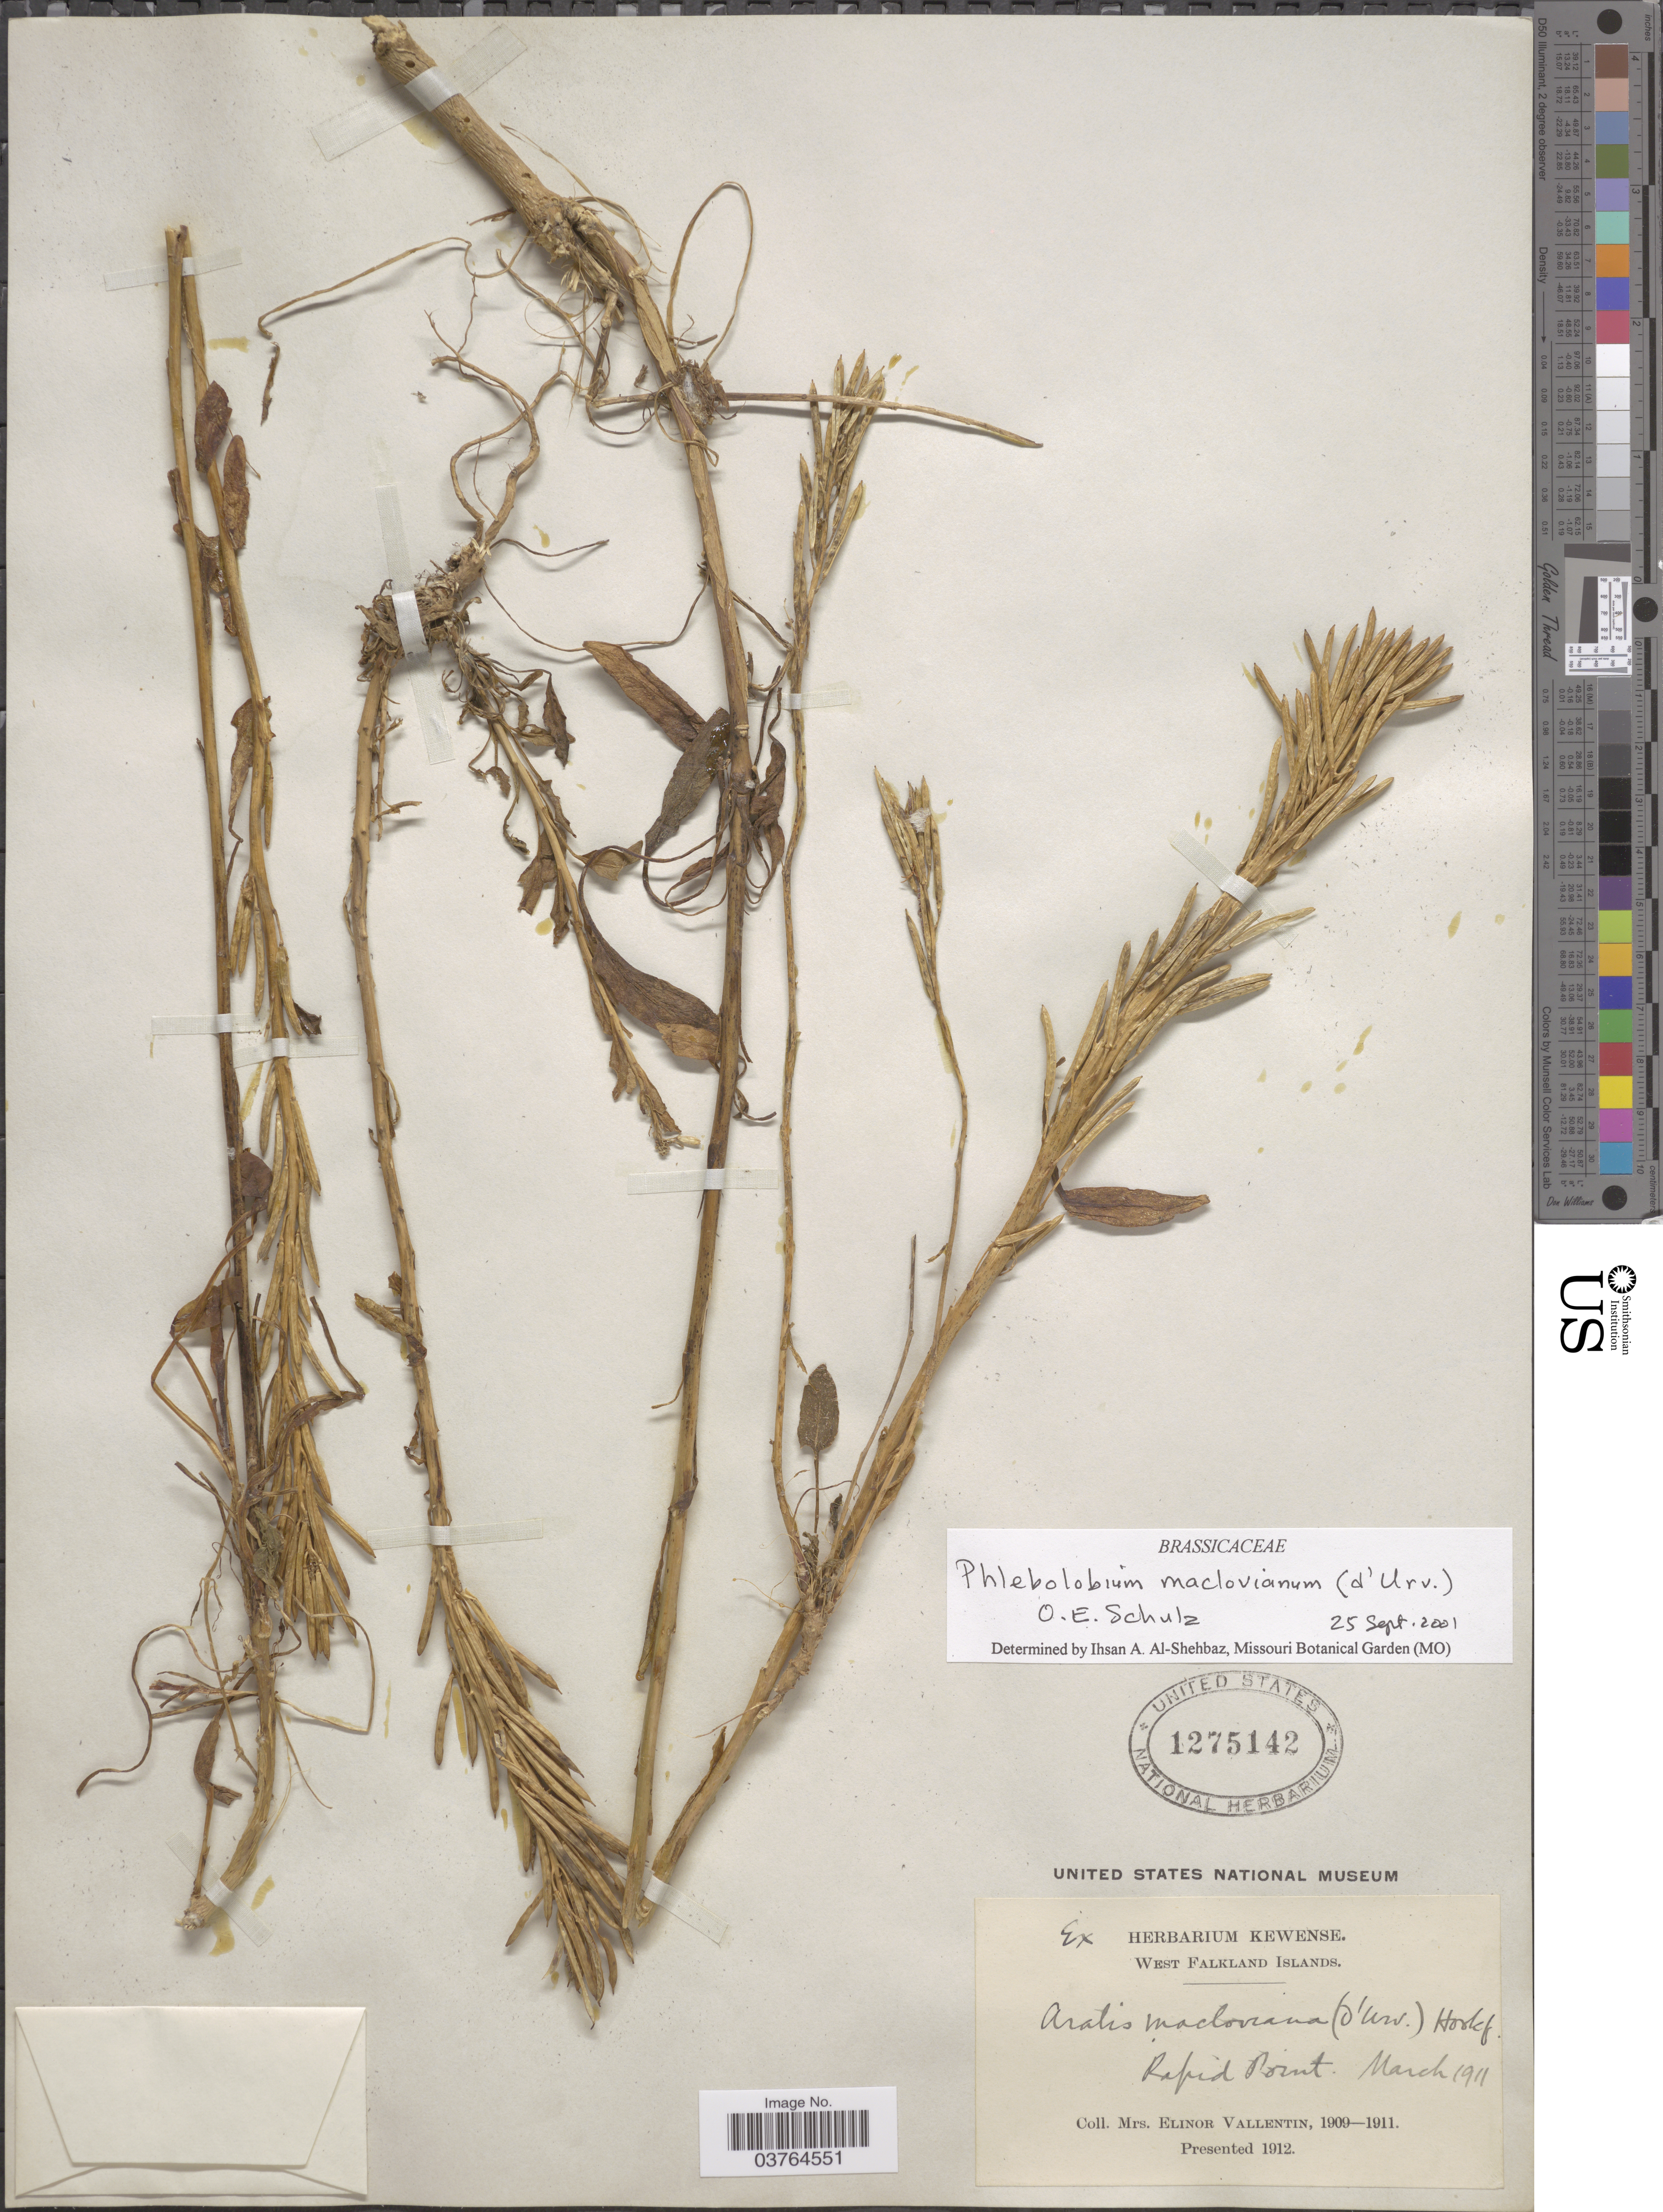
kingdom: Plantae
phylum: Tracheophyta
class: Magnoliopsida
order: Brassicales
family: Brassicaceae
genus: Phlebolobium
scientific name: Phlebolobium maclovianum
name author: (d'Urv.) O.E. Schulz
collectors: E. Vallentin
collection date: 1911-03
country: Falkland Islands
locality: West Falklands Islands. Rapid Point.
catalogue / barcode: US 1275142